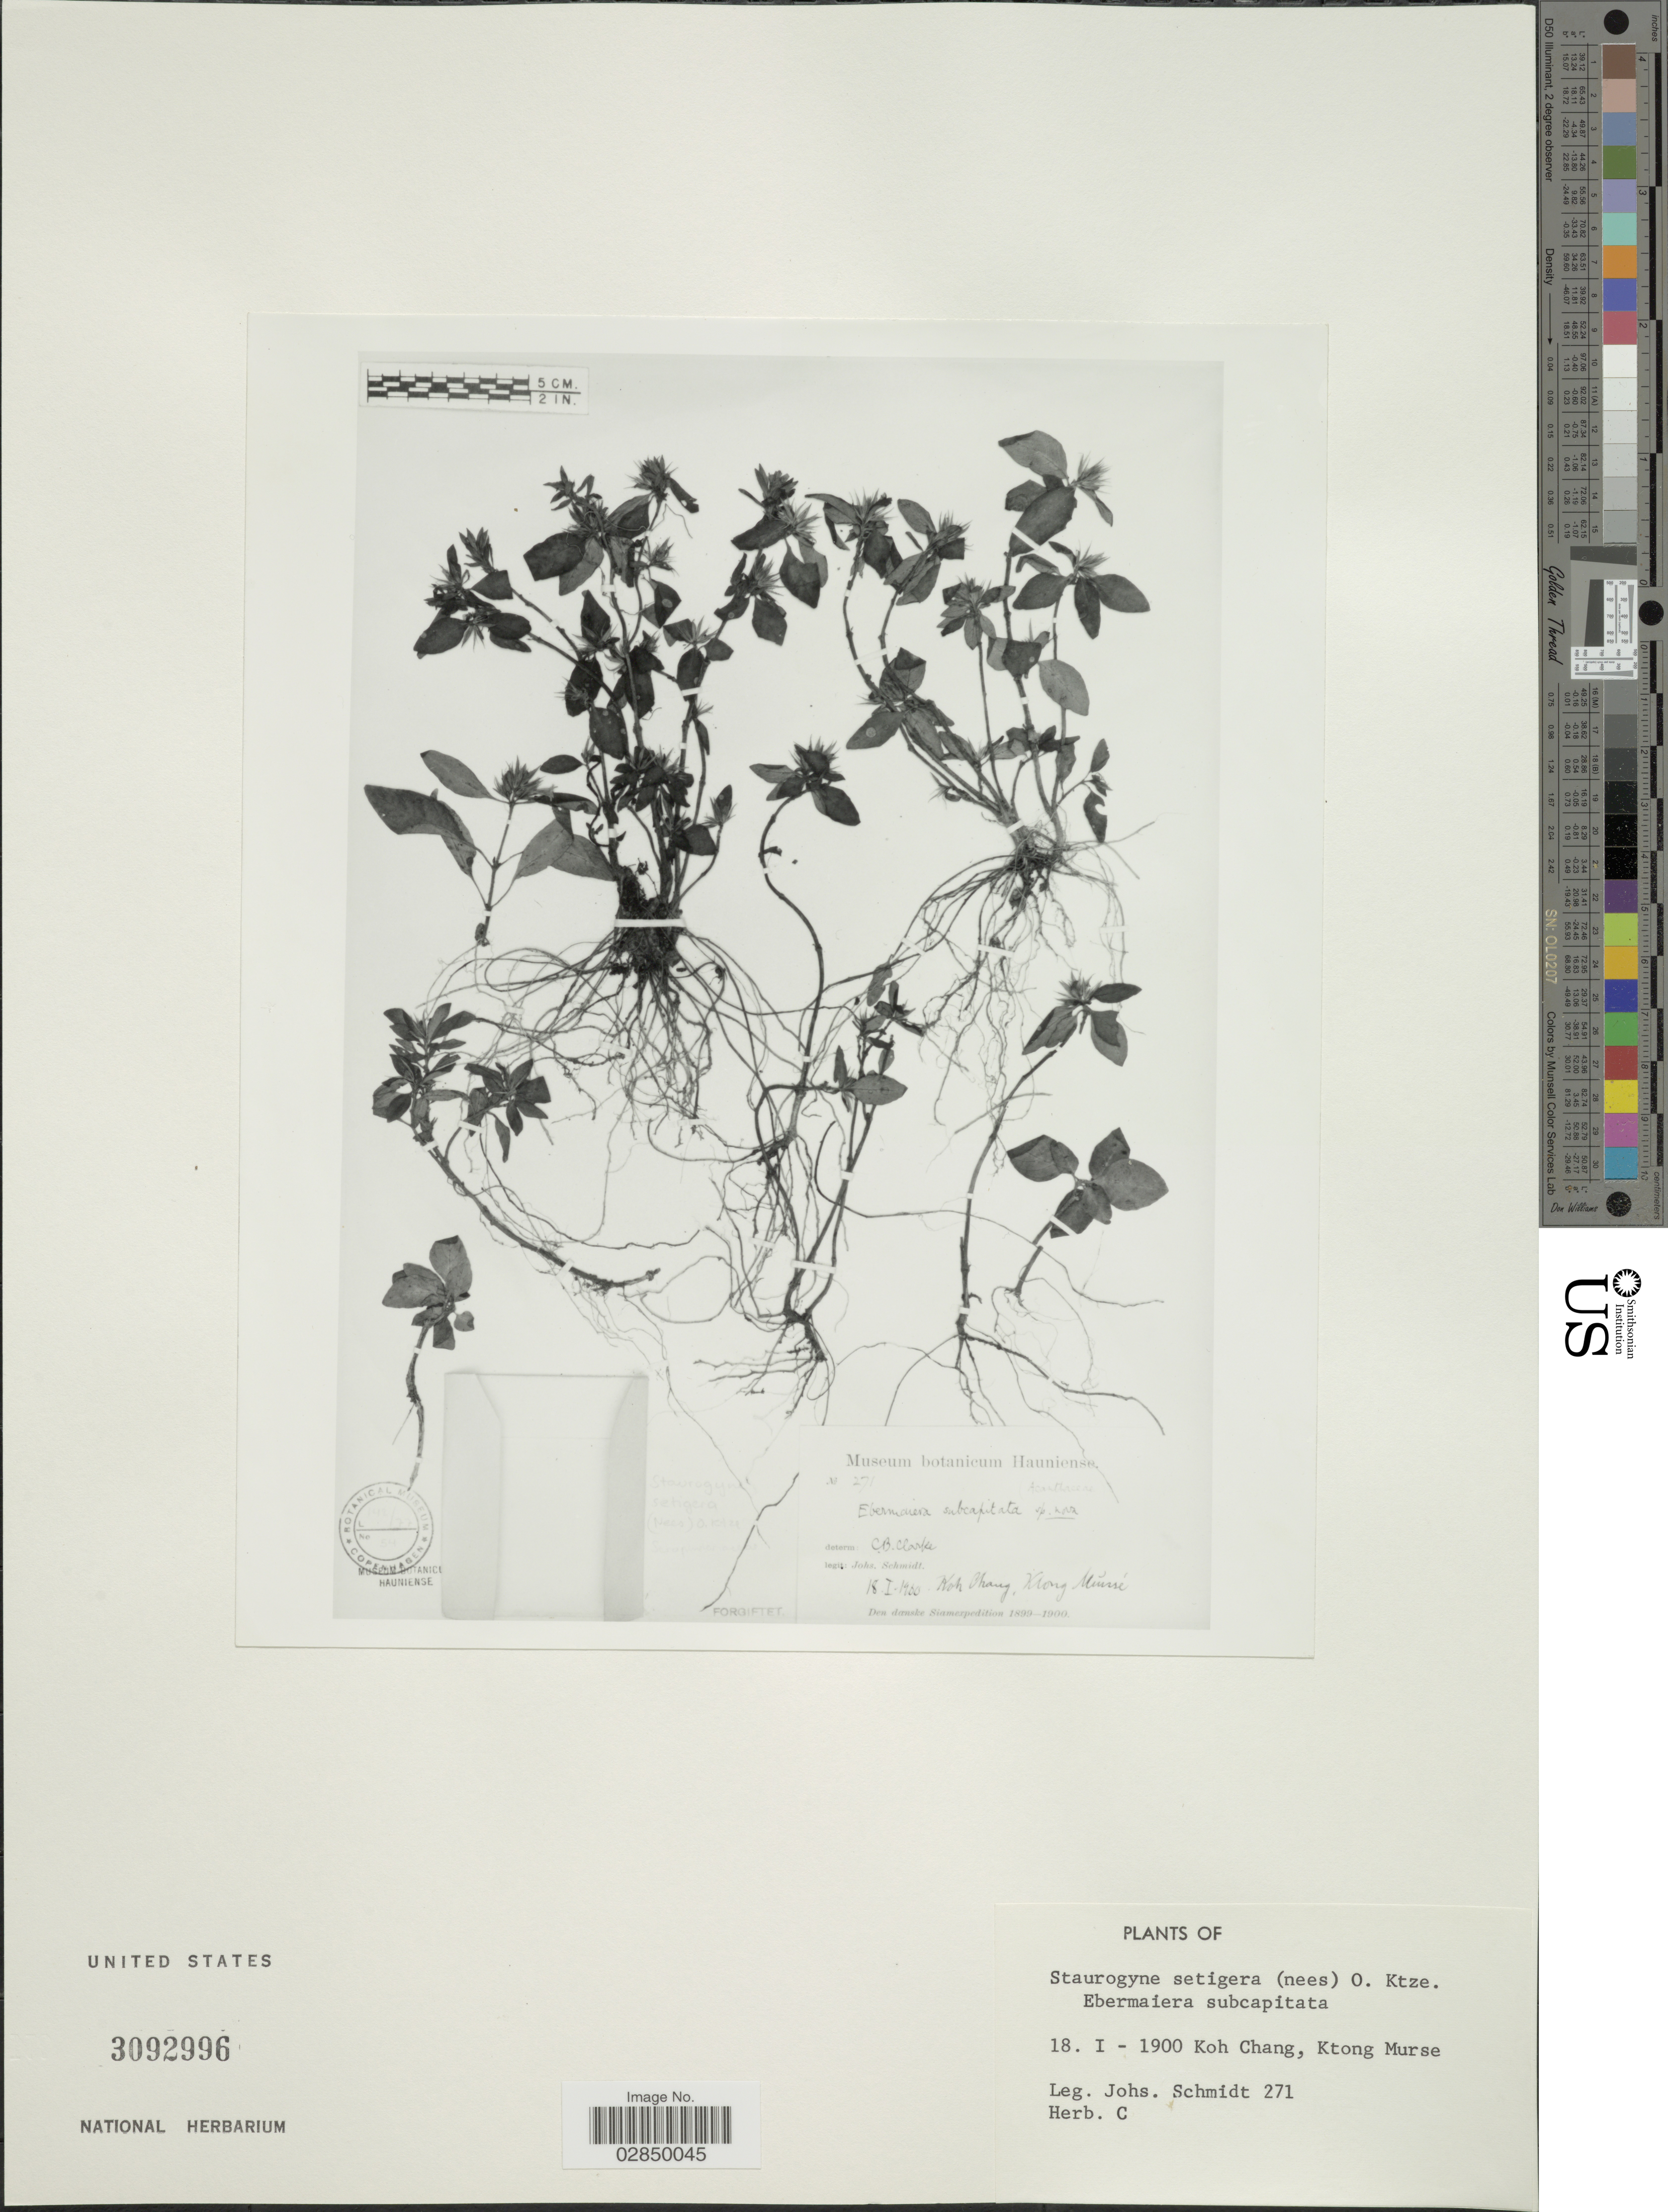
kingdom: Plantae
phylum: Tracheophyta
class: Magnoliopsida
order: Lamiales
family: Acanthaceae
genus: Staurogyne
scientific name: Staurogyne setigera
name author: Kuntze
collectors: J. Schmidt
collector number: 271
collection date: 1900-01-18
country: Thailand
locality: Koh Chang, Ktong Murse. Siamexpedition.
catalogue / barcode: US 3092996